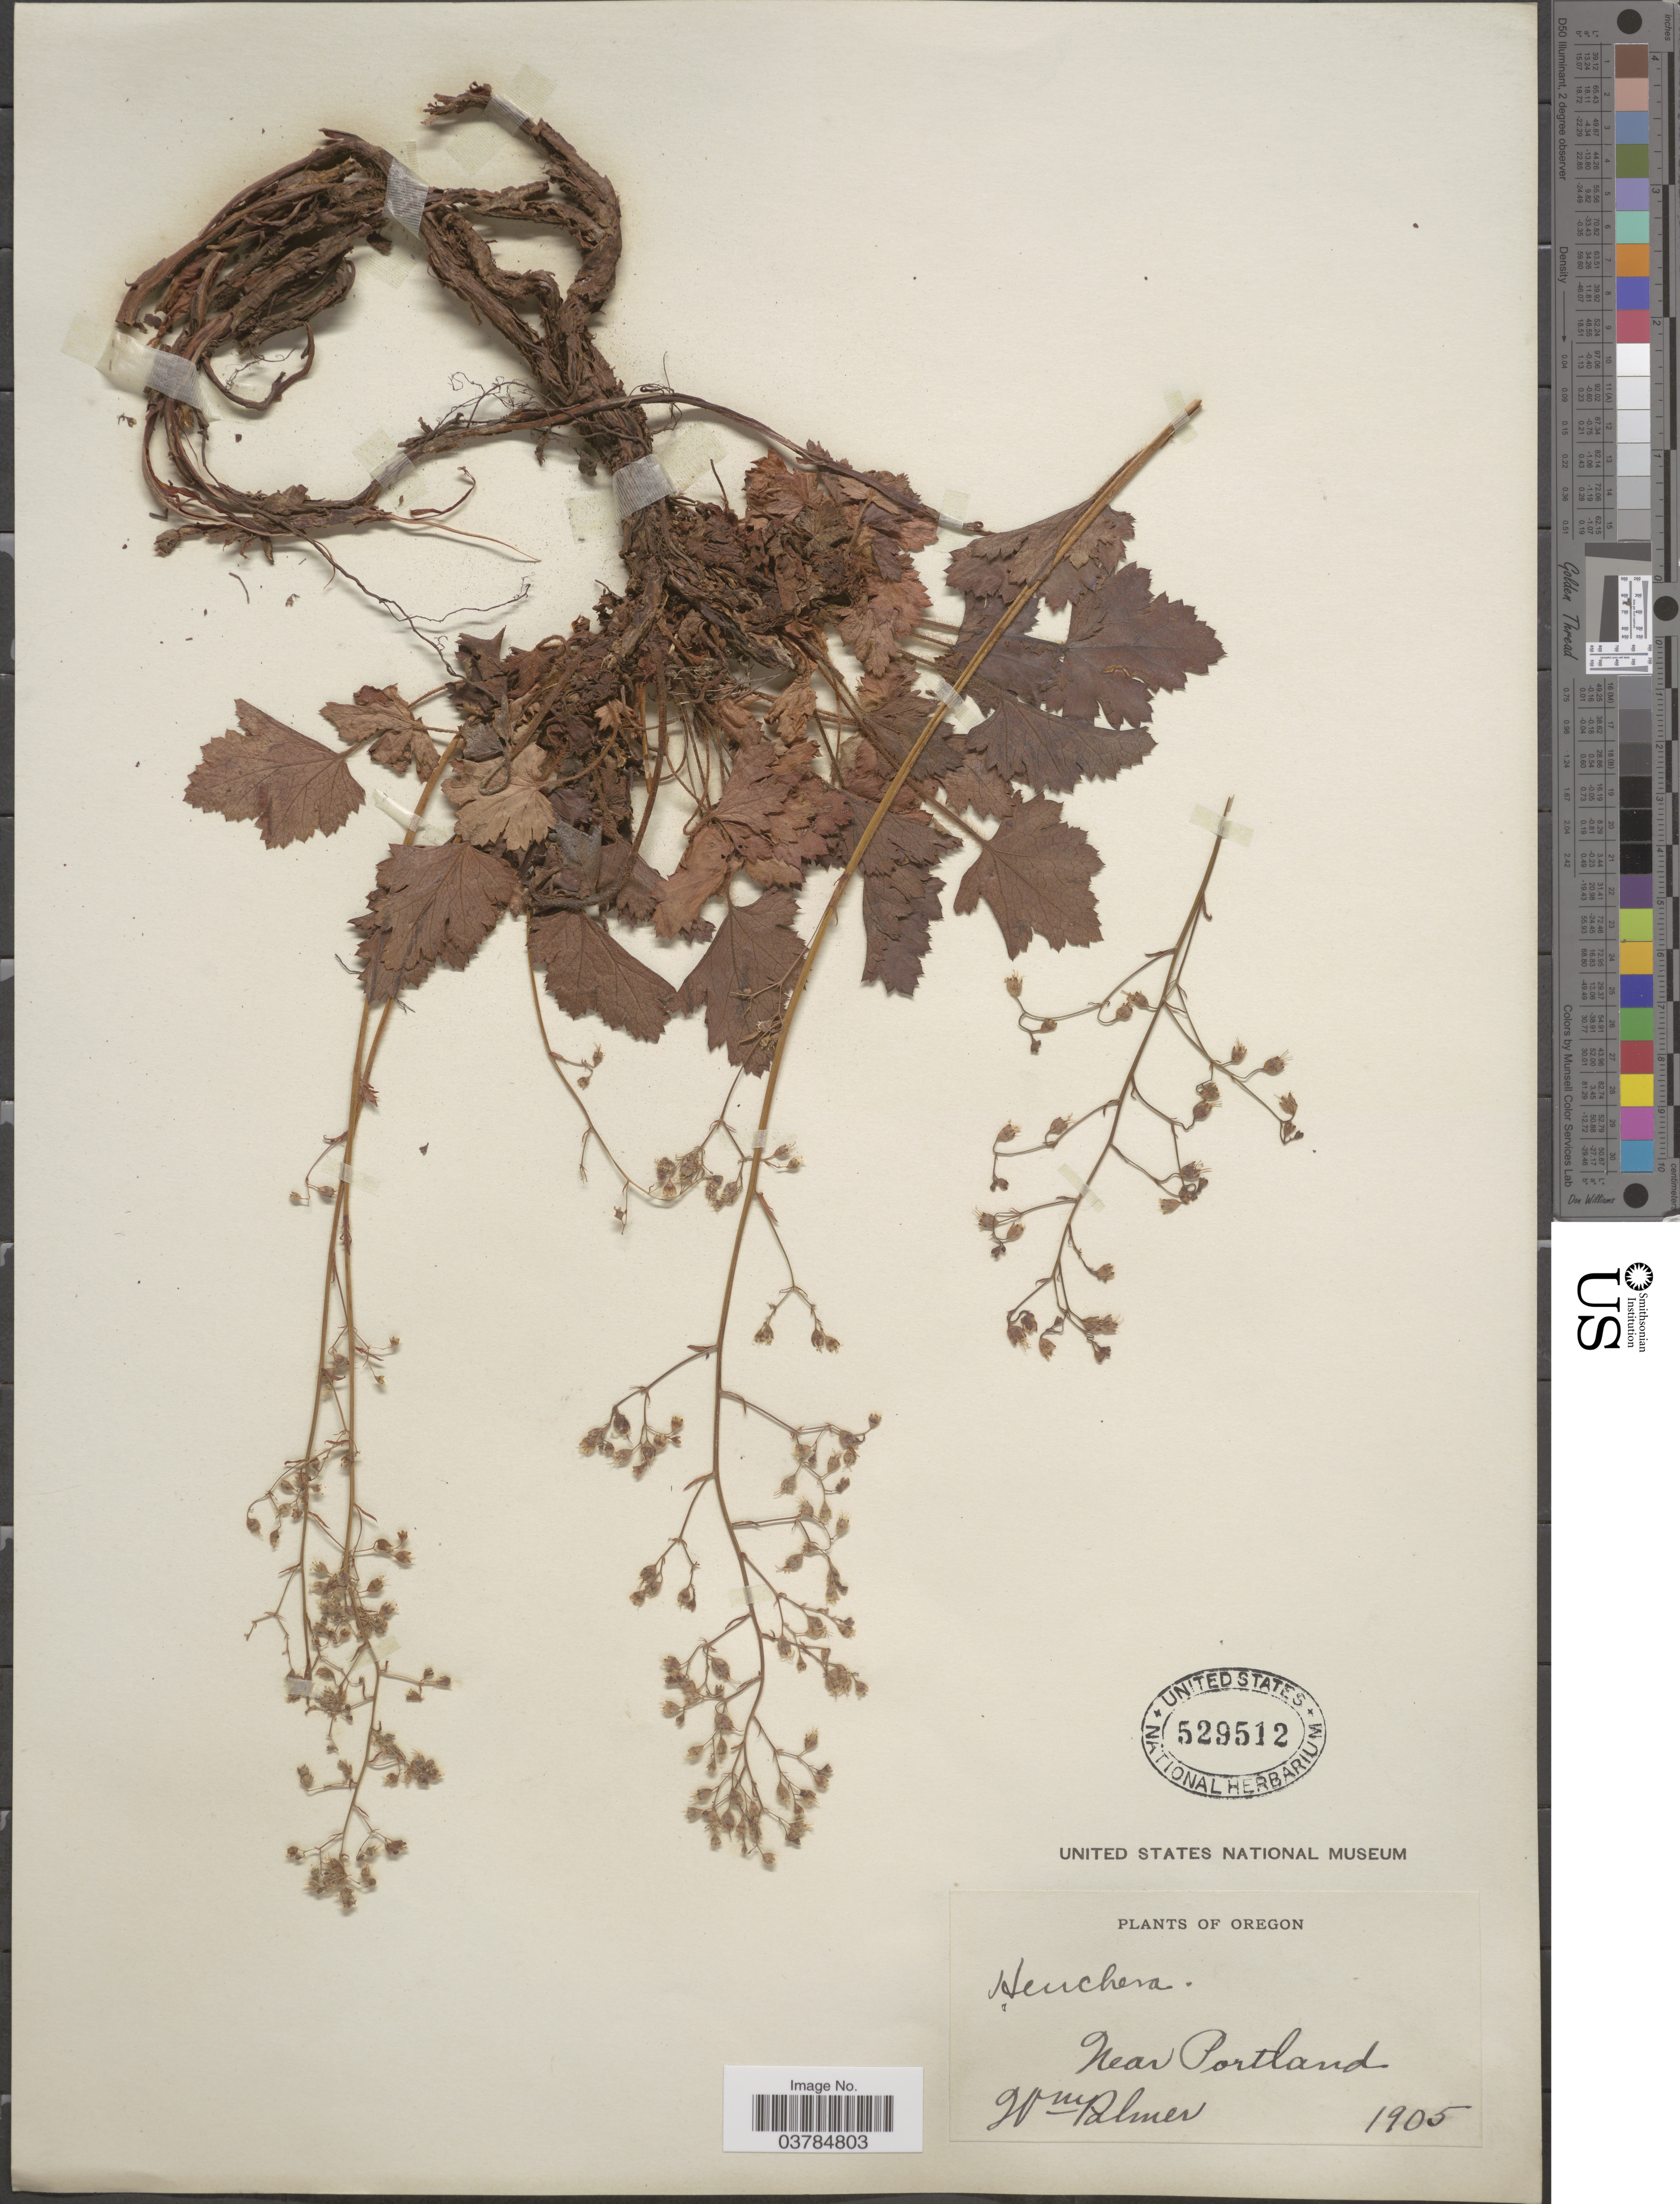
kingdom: Plantae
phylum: Tracheophyta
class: Magnoliopsida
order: Saxifragales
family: Saxifragaceae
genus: Heuchera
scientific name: Heuchera micrantha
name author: Douglas ex Lindl.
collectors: W. Palmer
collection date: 1905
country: United States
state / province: Oregon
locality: Near Portland.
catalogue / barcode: US 529512